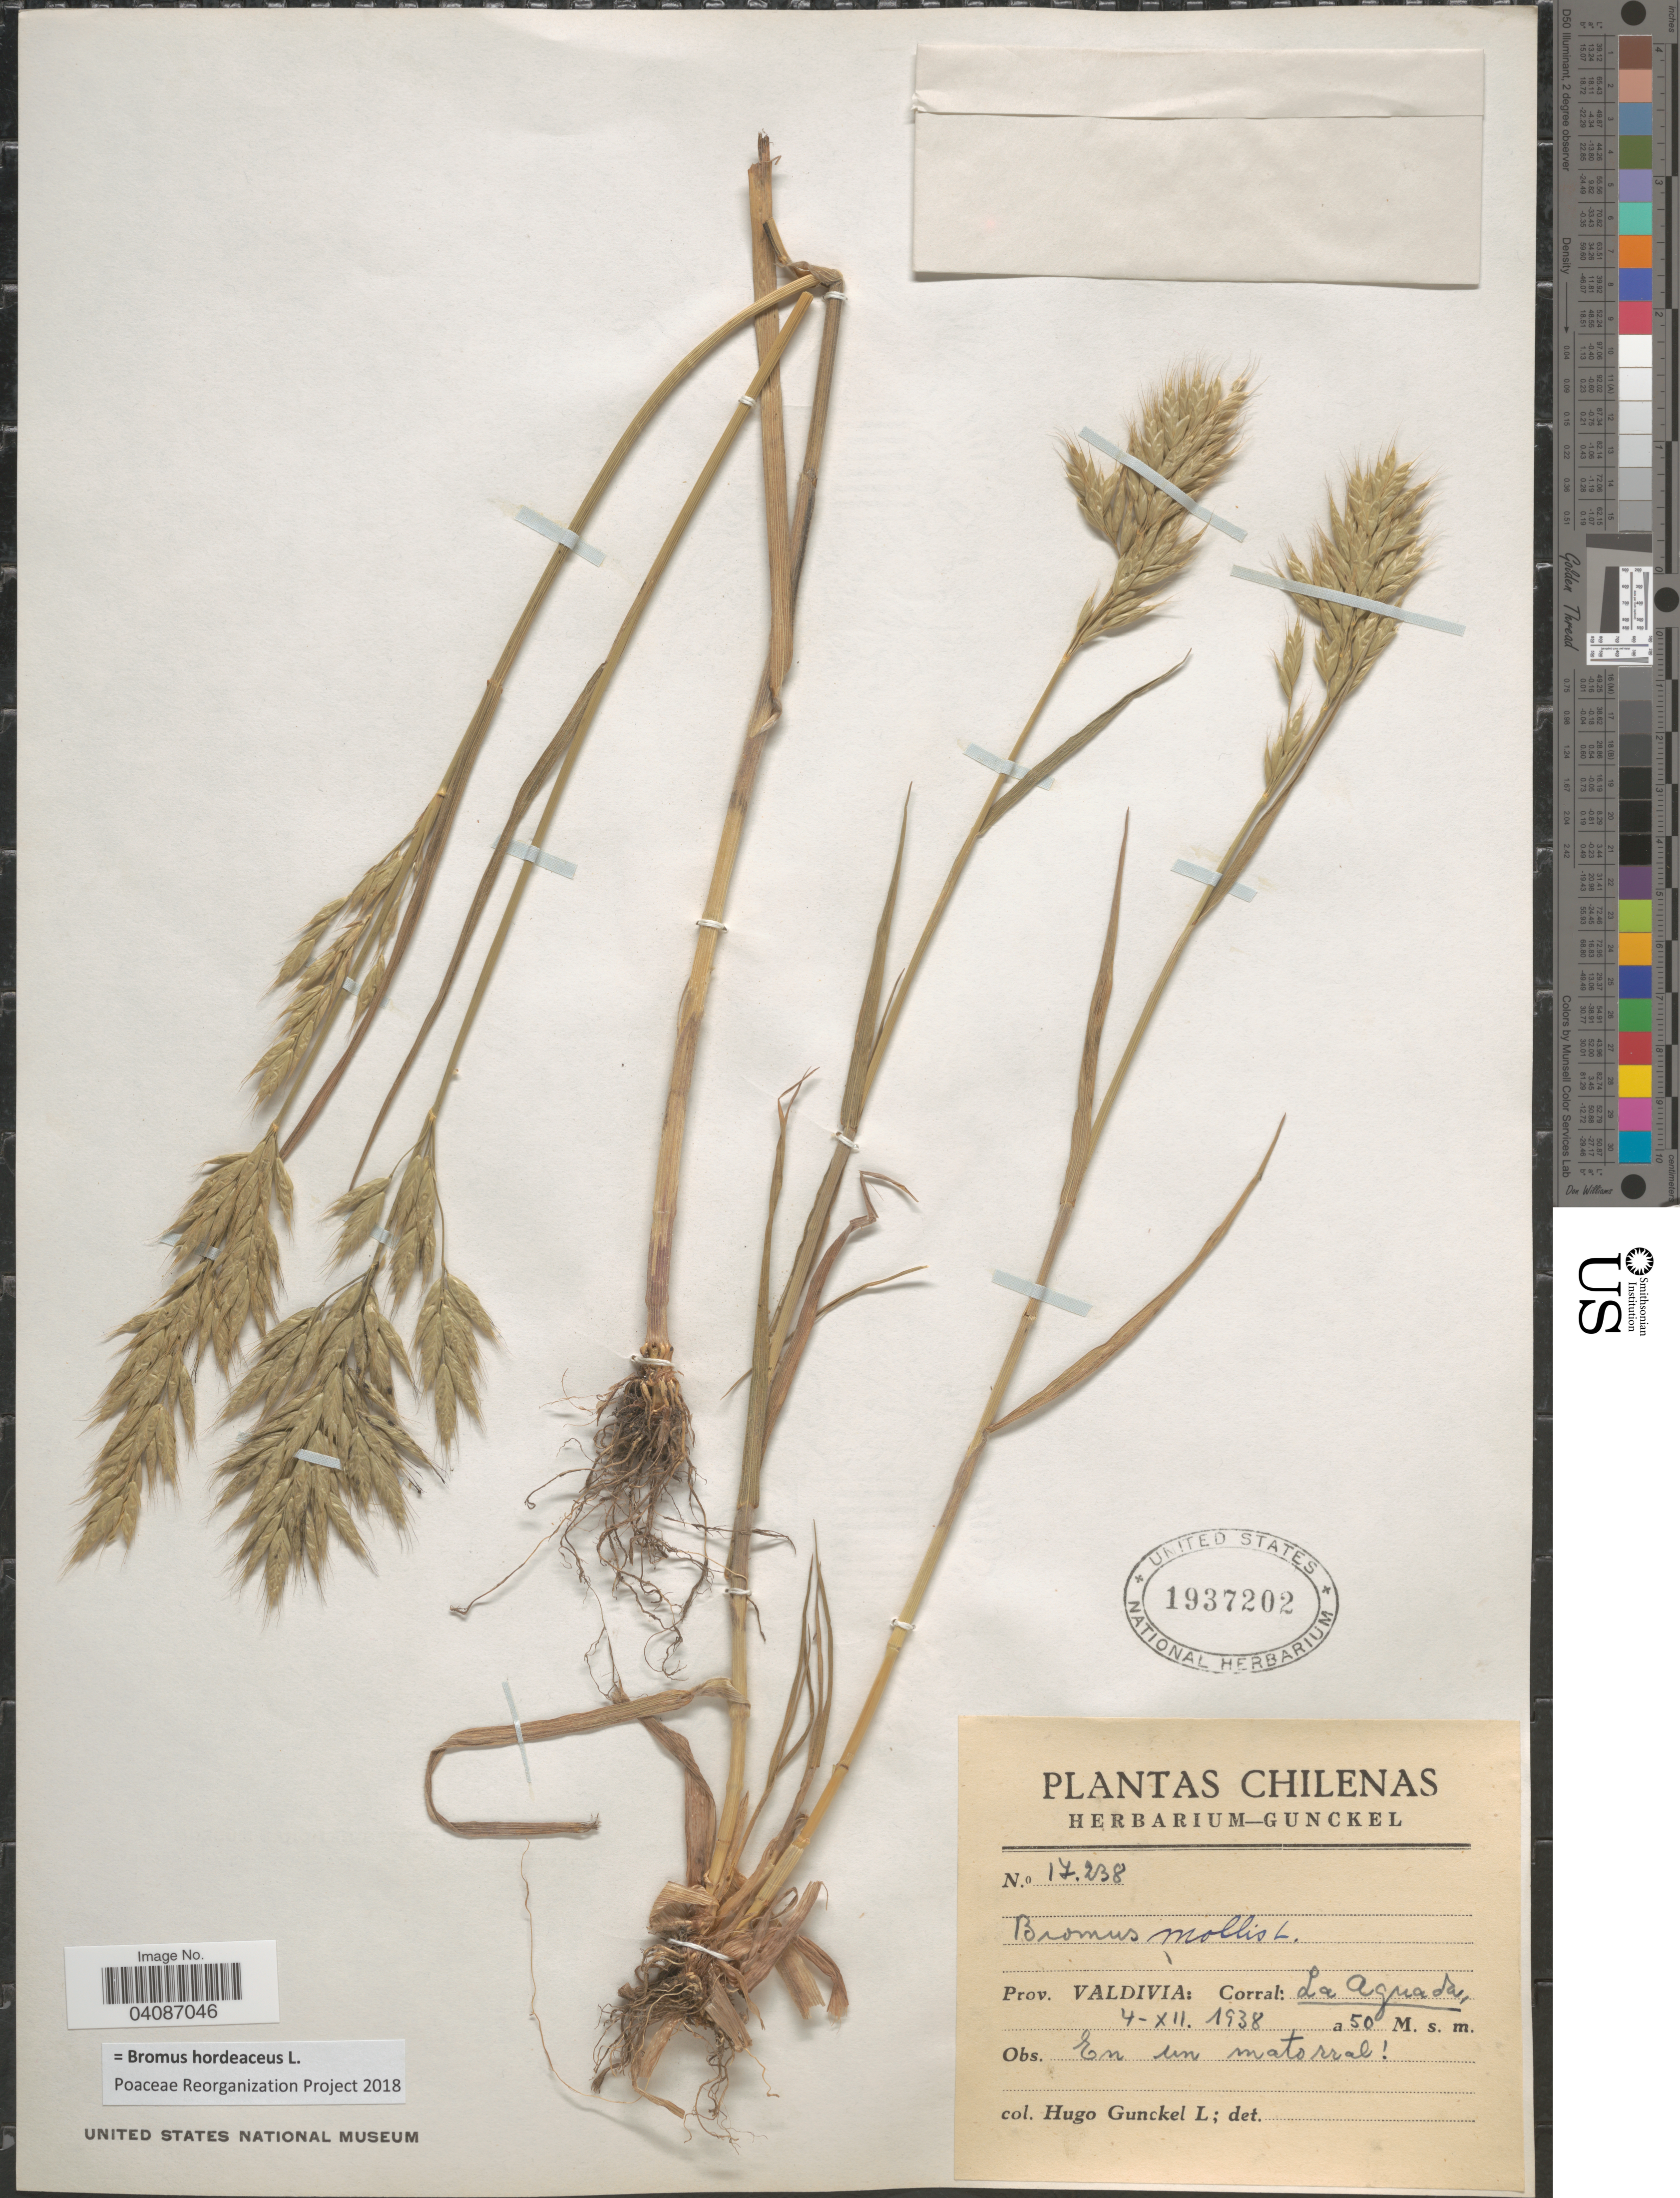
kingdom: Plantae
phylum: Tracheophyta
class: Liliopsida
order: Poales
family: Poaceae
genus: Bromus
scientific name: Bromus hordeaceus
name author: L.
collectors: H. Gunckel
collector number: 17238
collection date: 1938-12-04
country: Chile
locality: Prov. Valdivia: Corral: La Aguada.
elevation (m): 50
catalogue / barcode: US 1937202